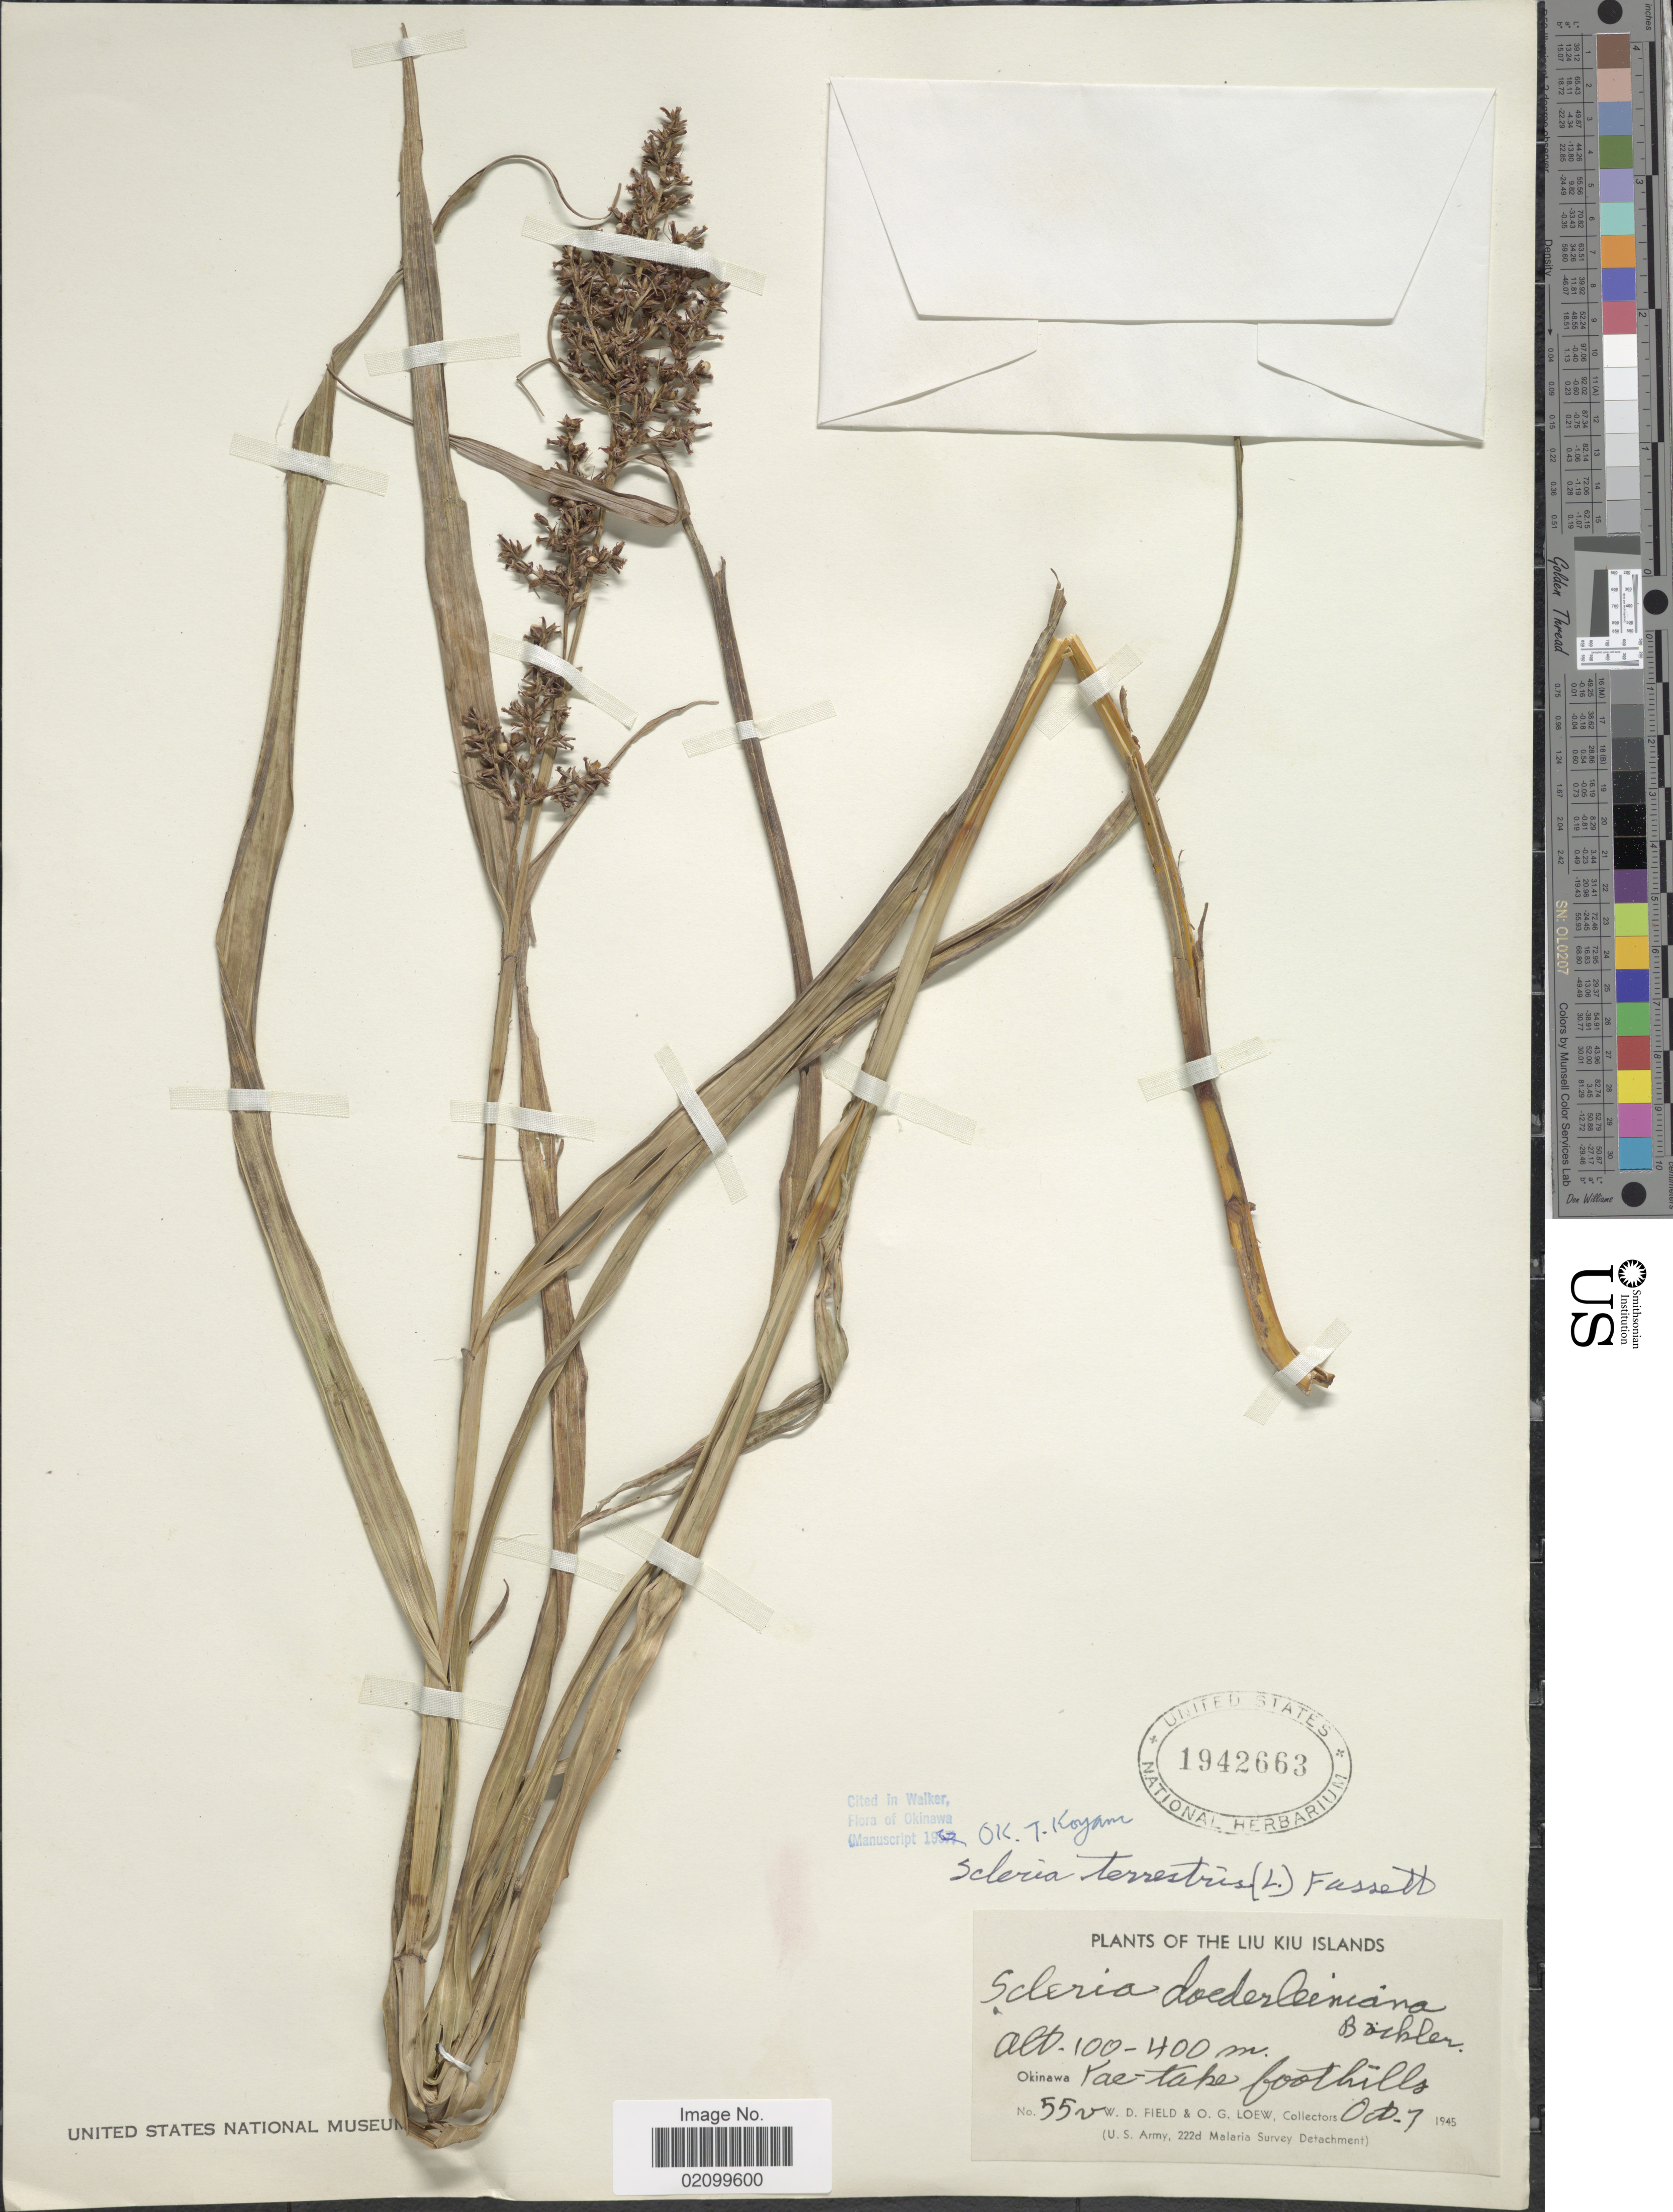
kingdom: Plantae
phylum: Tracheophyta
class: Liliopsida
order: Poales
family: Cyperaceae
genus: Scleria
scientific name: Scleria terrestris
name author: (L.) Fassett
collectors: W. D. Field & O. G. Loew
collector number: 55V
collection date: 1945-10-07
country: Japan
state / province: Okinawa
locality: Liu Kiu Islands. Okinawa. Yae- take foothills.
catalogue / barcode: US 1942663